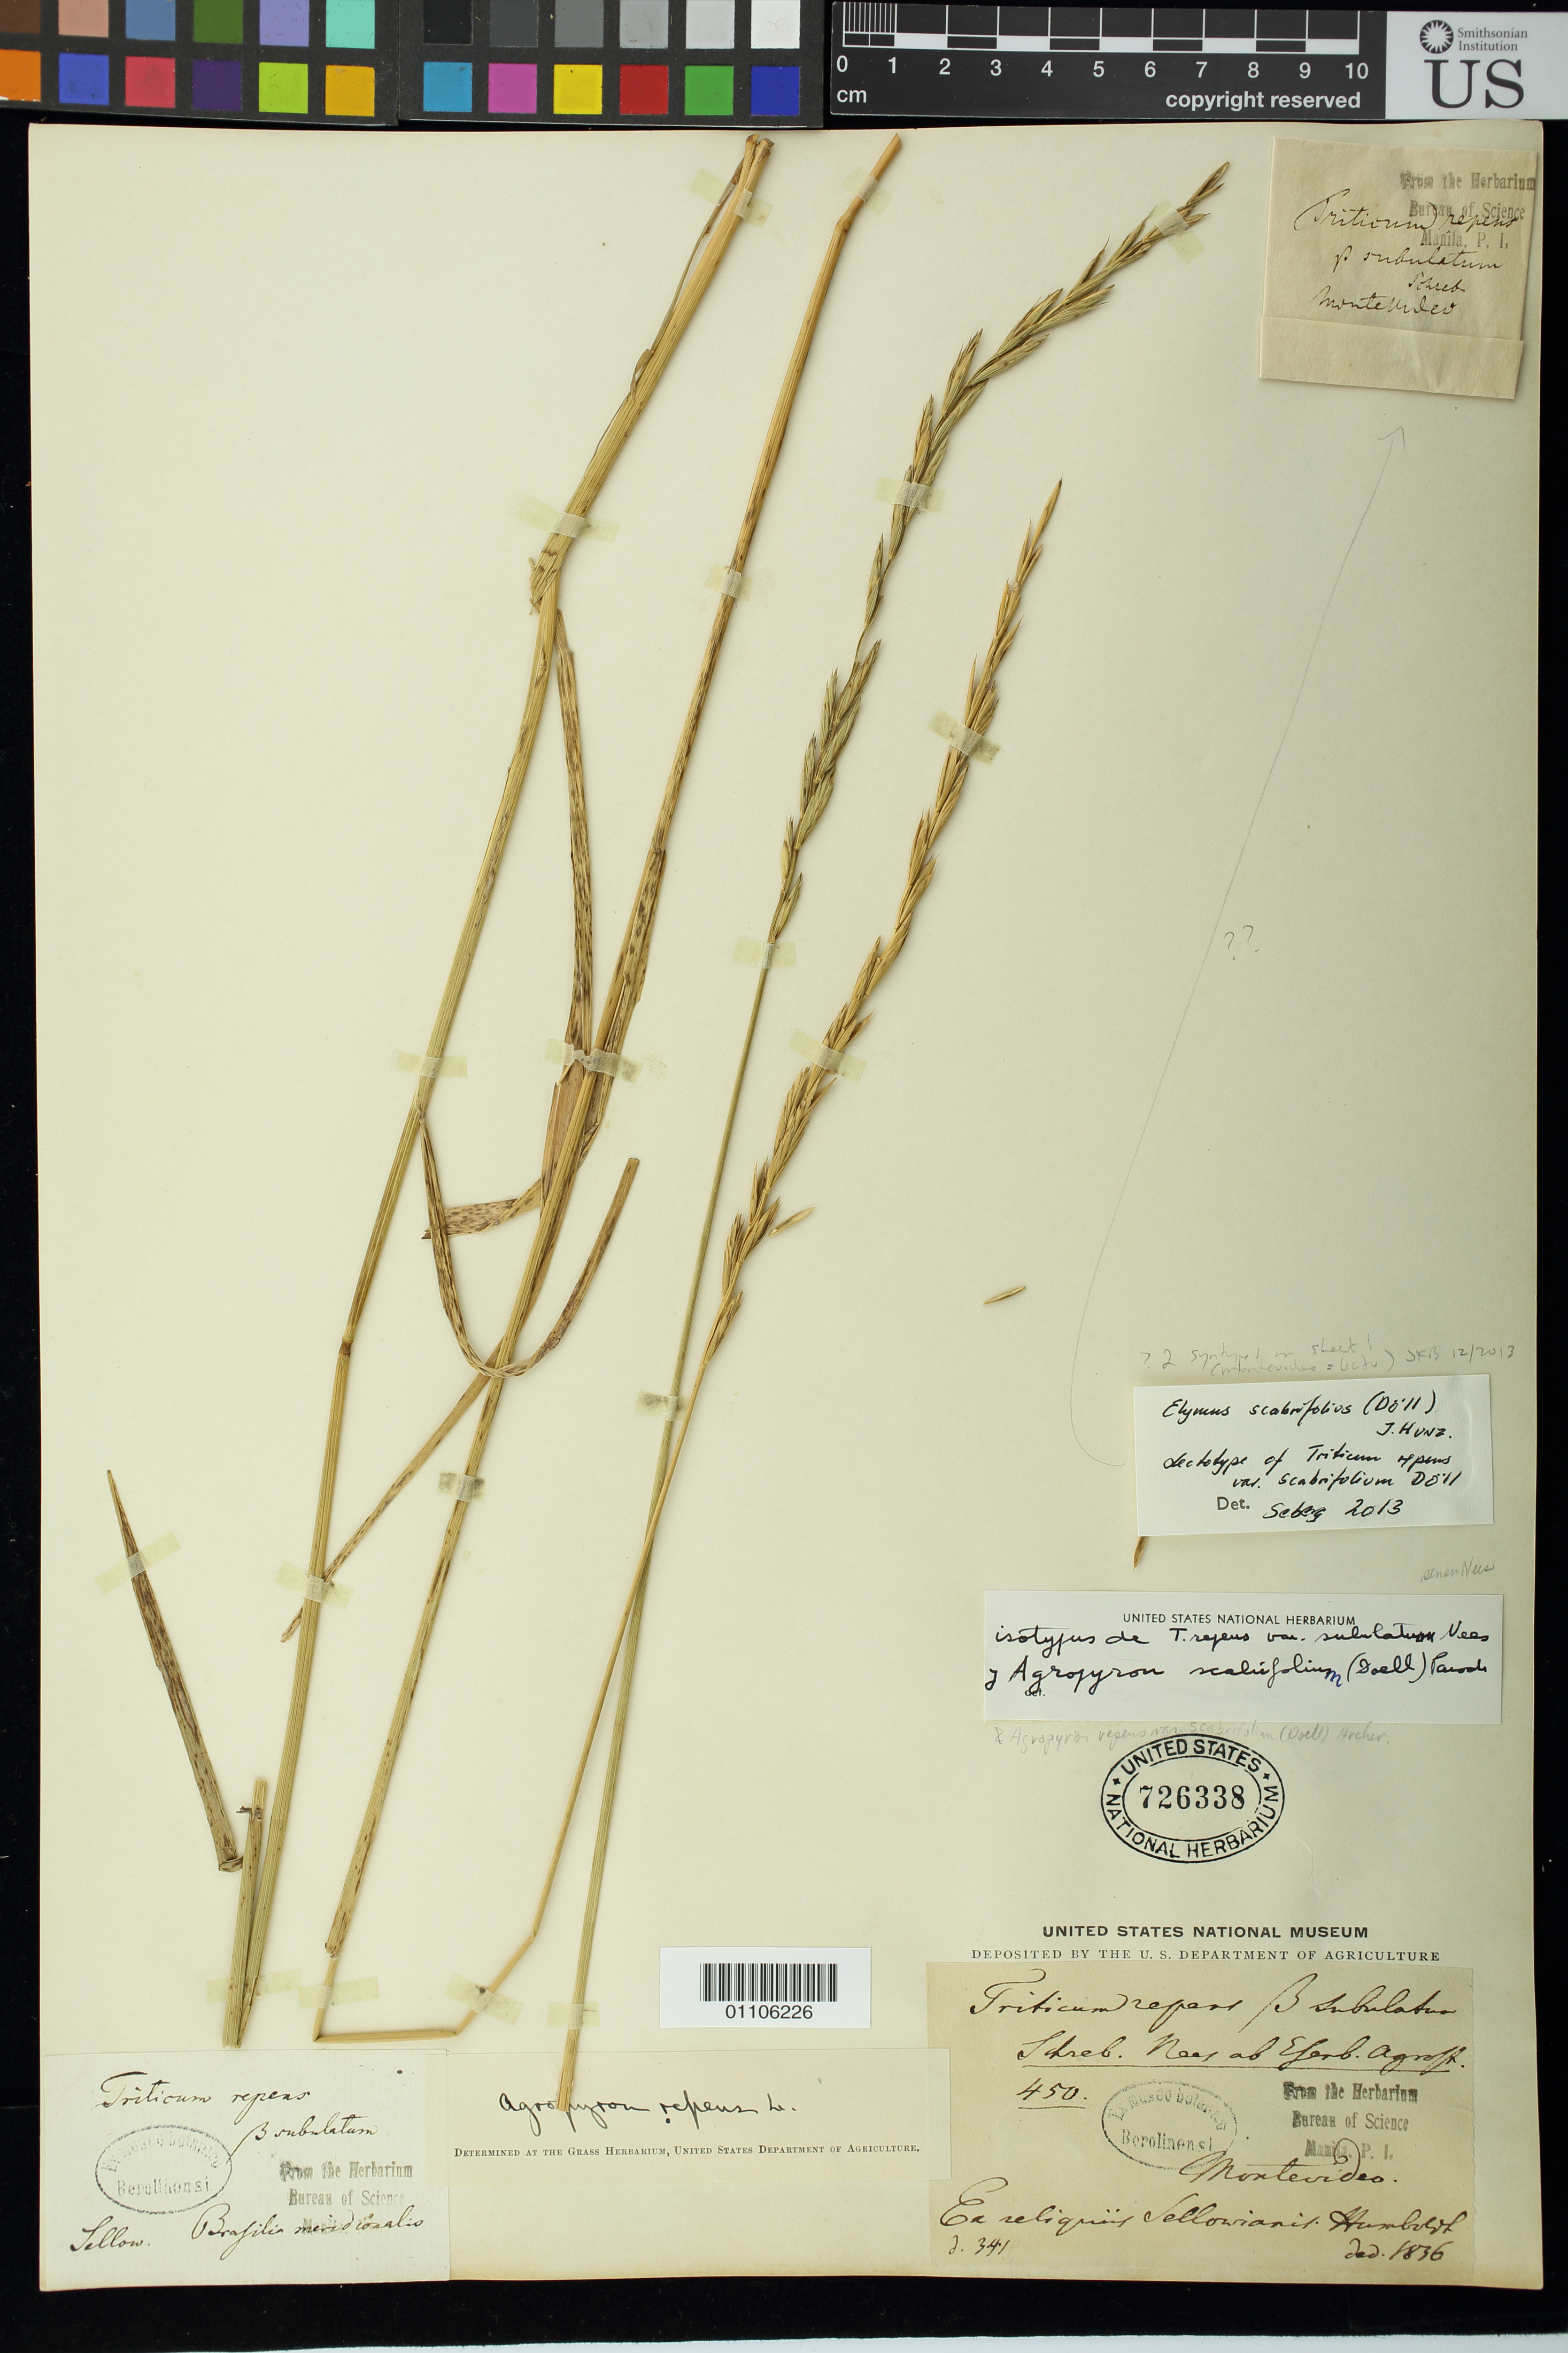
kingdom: Plantae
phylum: Tracheophyta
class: Liliopsida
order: Poales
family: Poaceae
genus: Triticum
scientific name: Triticum repens var. scabrifolium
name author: Döll in Mart.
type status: Lectotype; Syntype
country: Uruguay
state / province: Montevideo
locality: Montevideo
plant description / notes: Sheet appears to be mounted with 2 different syntypes, Sello s.n. (Brasilia meridionalis) and collector unknown (Montevideo [Uruguay], fragmentary material in packet). US specimen is lectotype according to both annotation (Seberg 2013) & lectotype citation (Seberg & Petersen 1998), which designates the Montevideo collection as the lectotype but makes no reference to the Brazilian syntype on the same sheet.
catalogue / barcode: US 726338